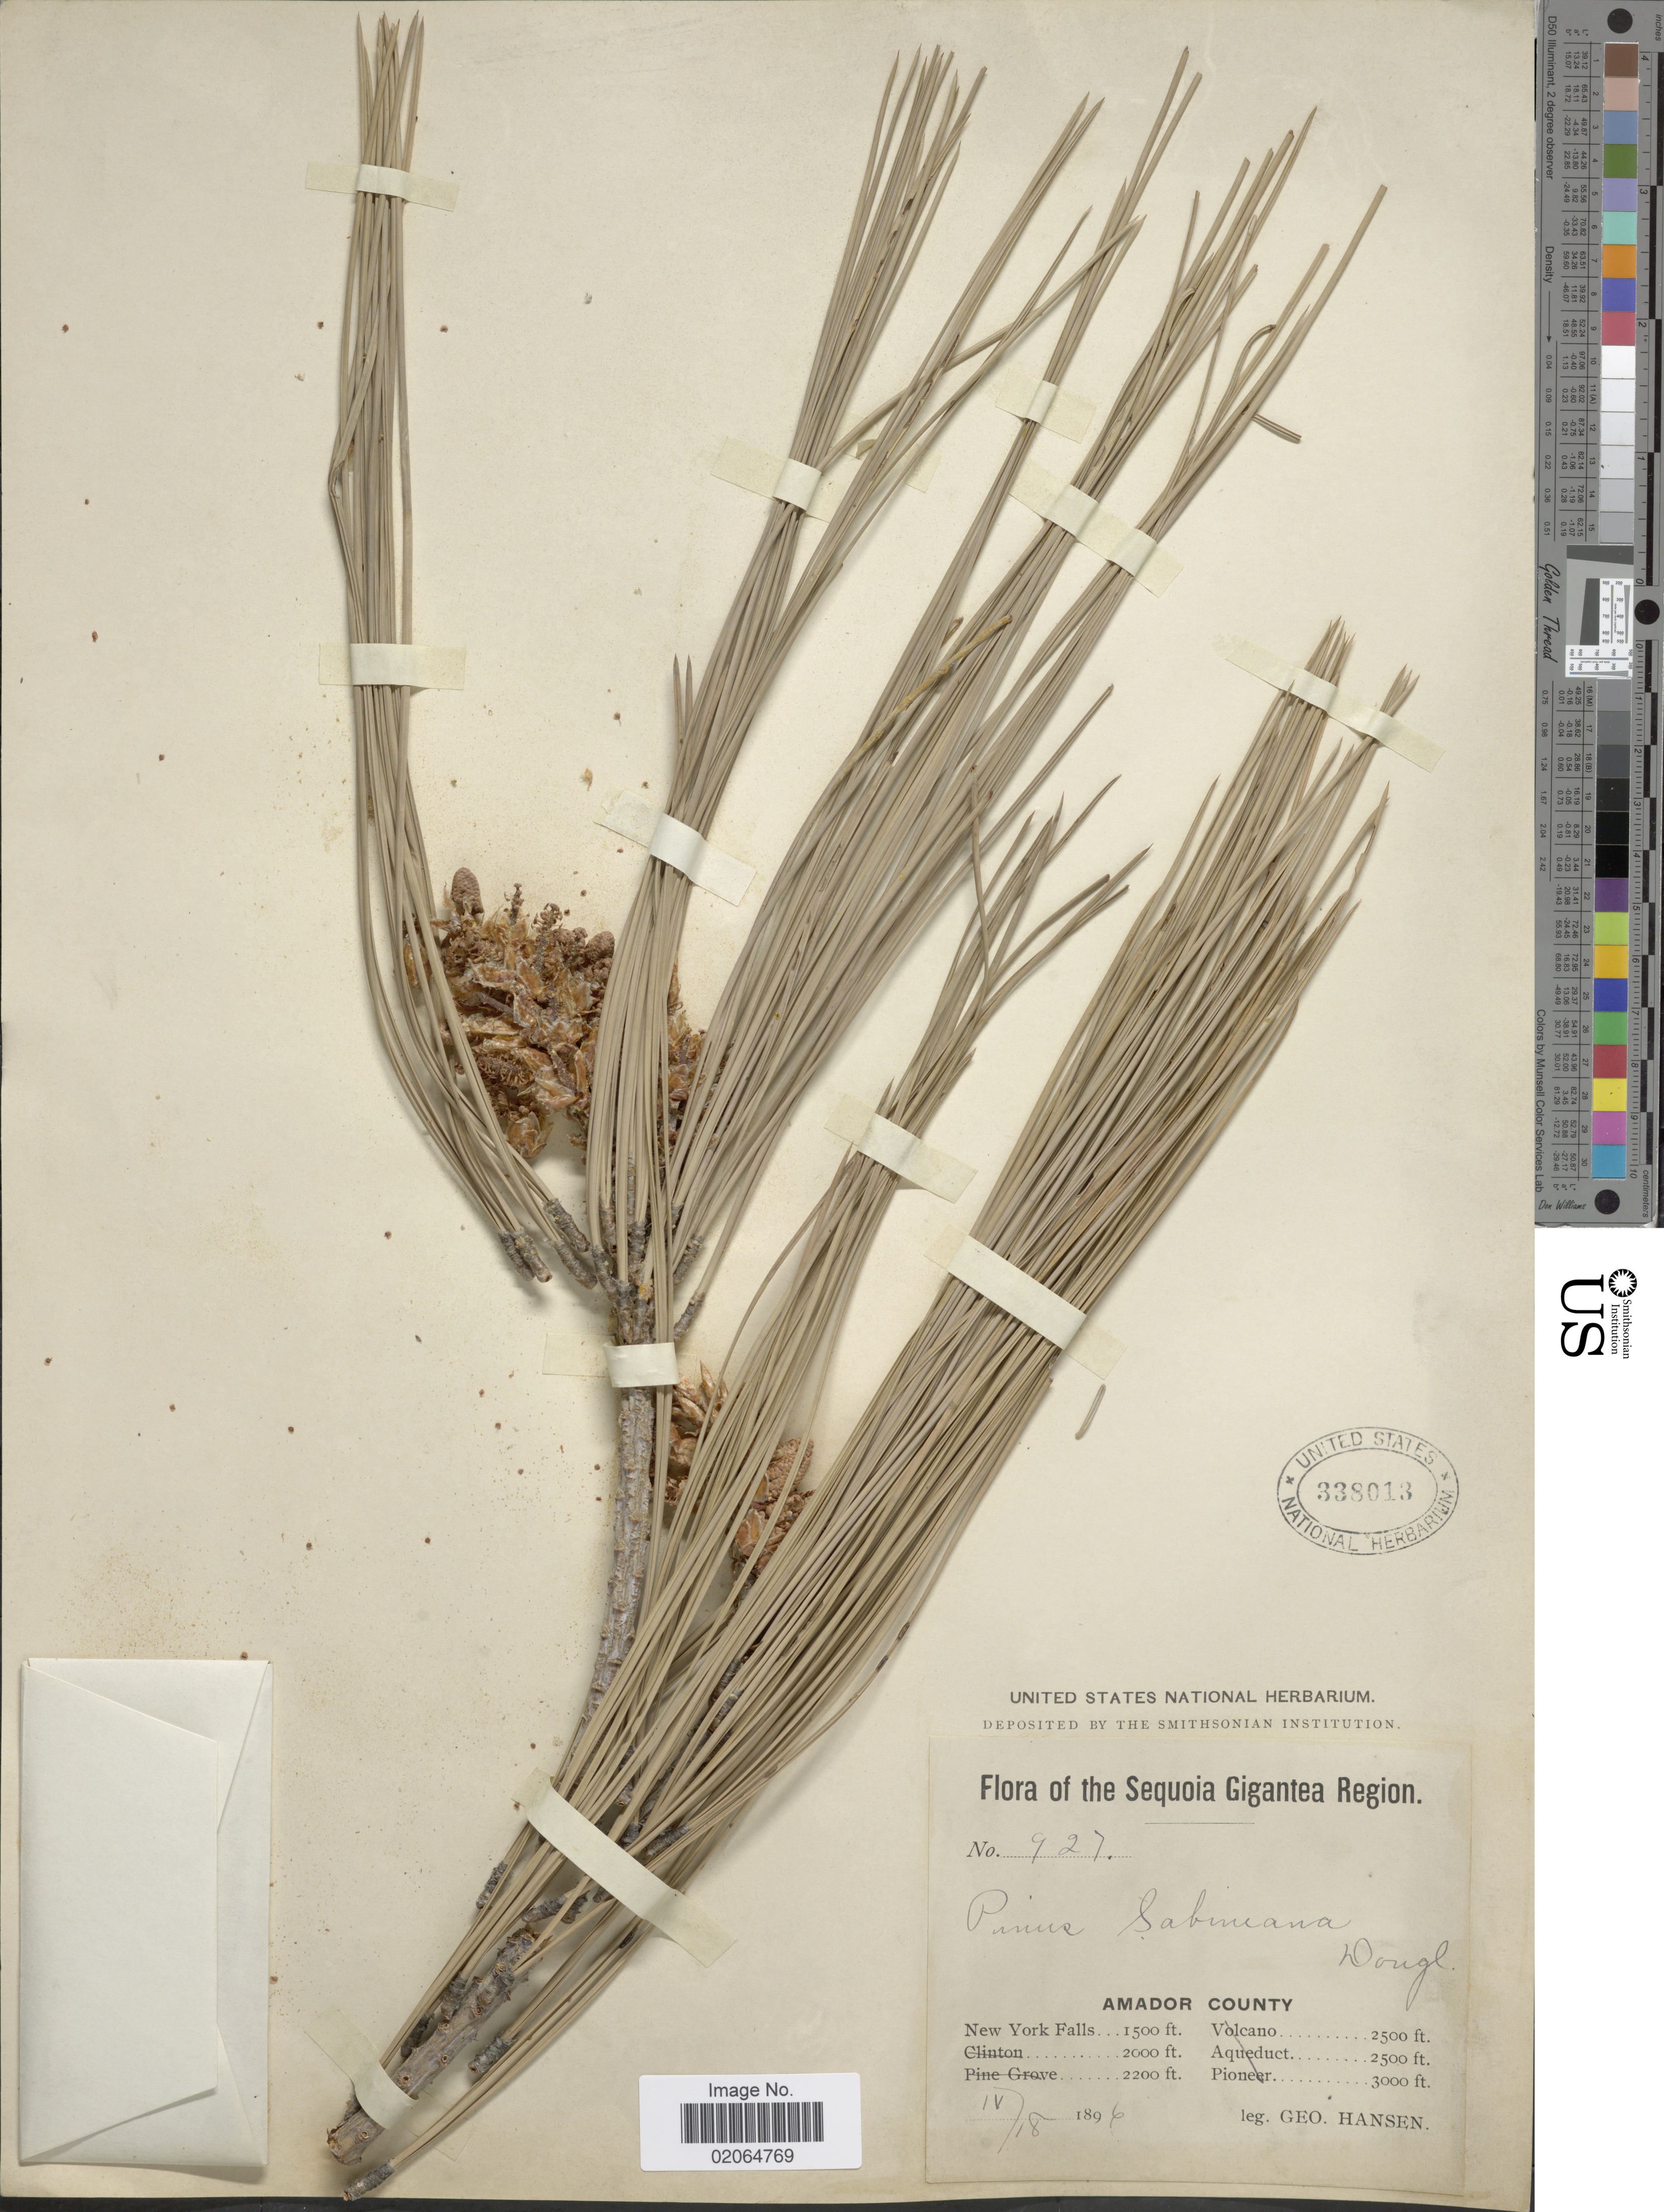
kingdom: Plantae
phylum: Tracheophyta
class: Pinopsida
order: Pinales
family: Pinaceae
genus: Pinus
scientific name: Pinus sabiniana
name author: Douglas ex D. Don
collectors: G. Hansen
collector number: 927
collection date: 1896-04-18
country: United States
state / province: California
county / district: Amador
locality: Sequoia Gigantea Region. Amador County. New York Falls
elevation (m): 457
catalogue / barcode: US 338013